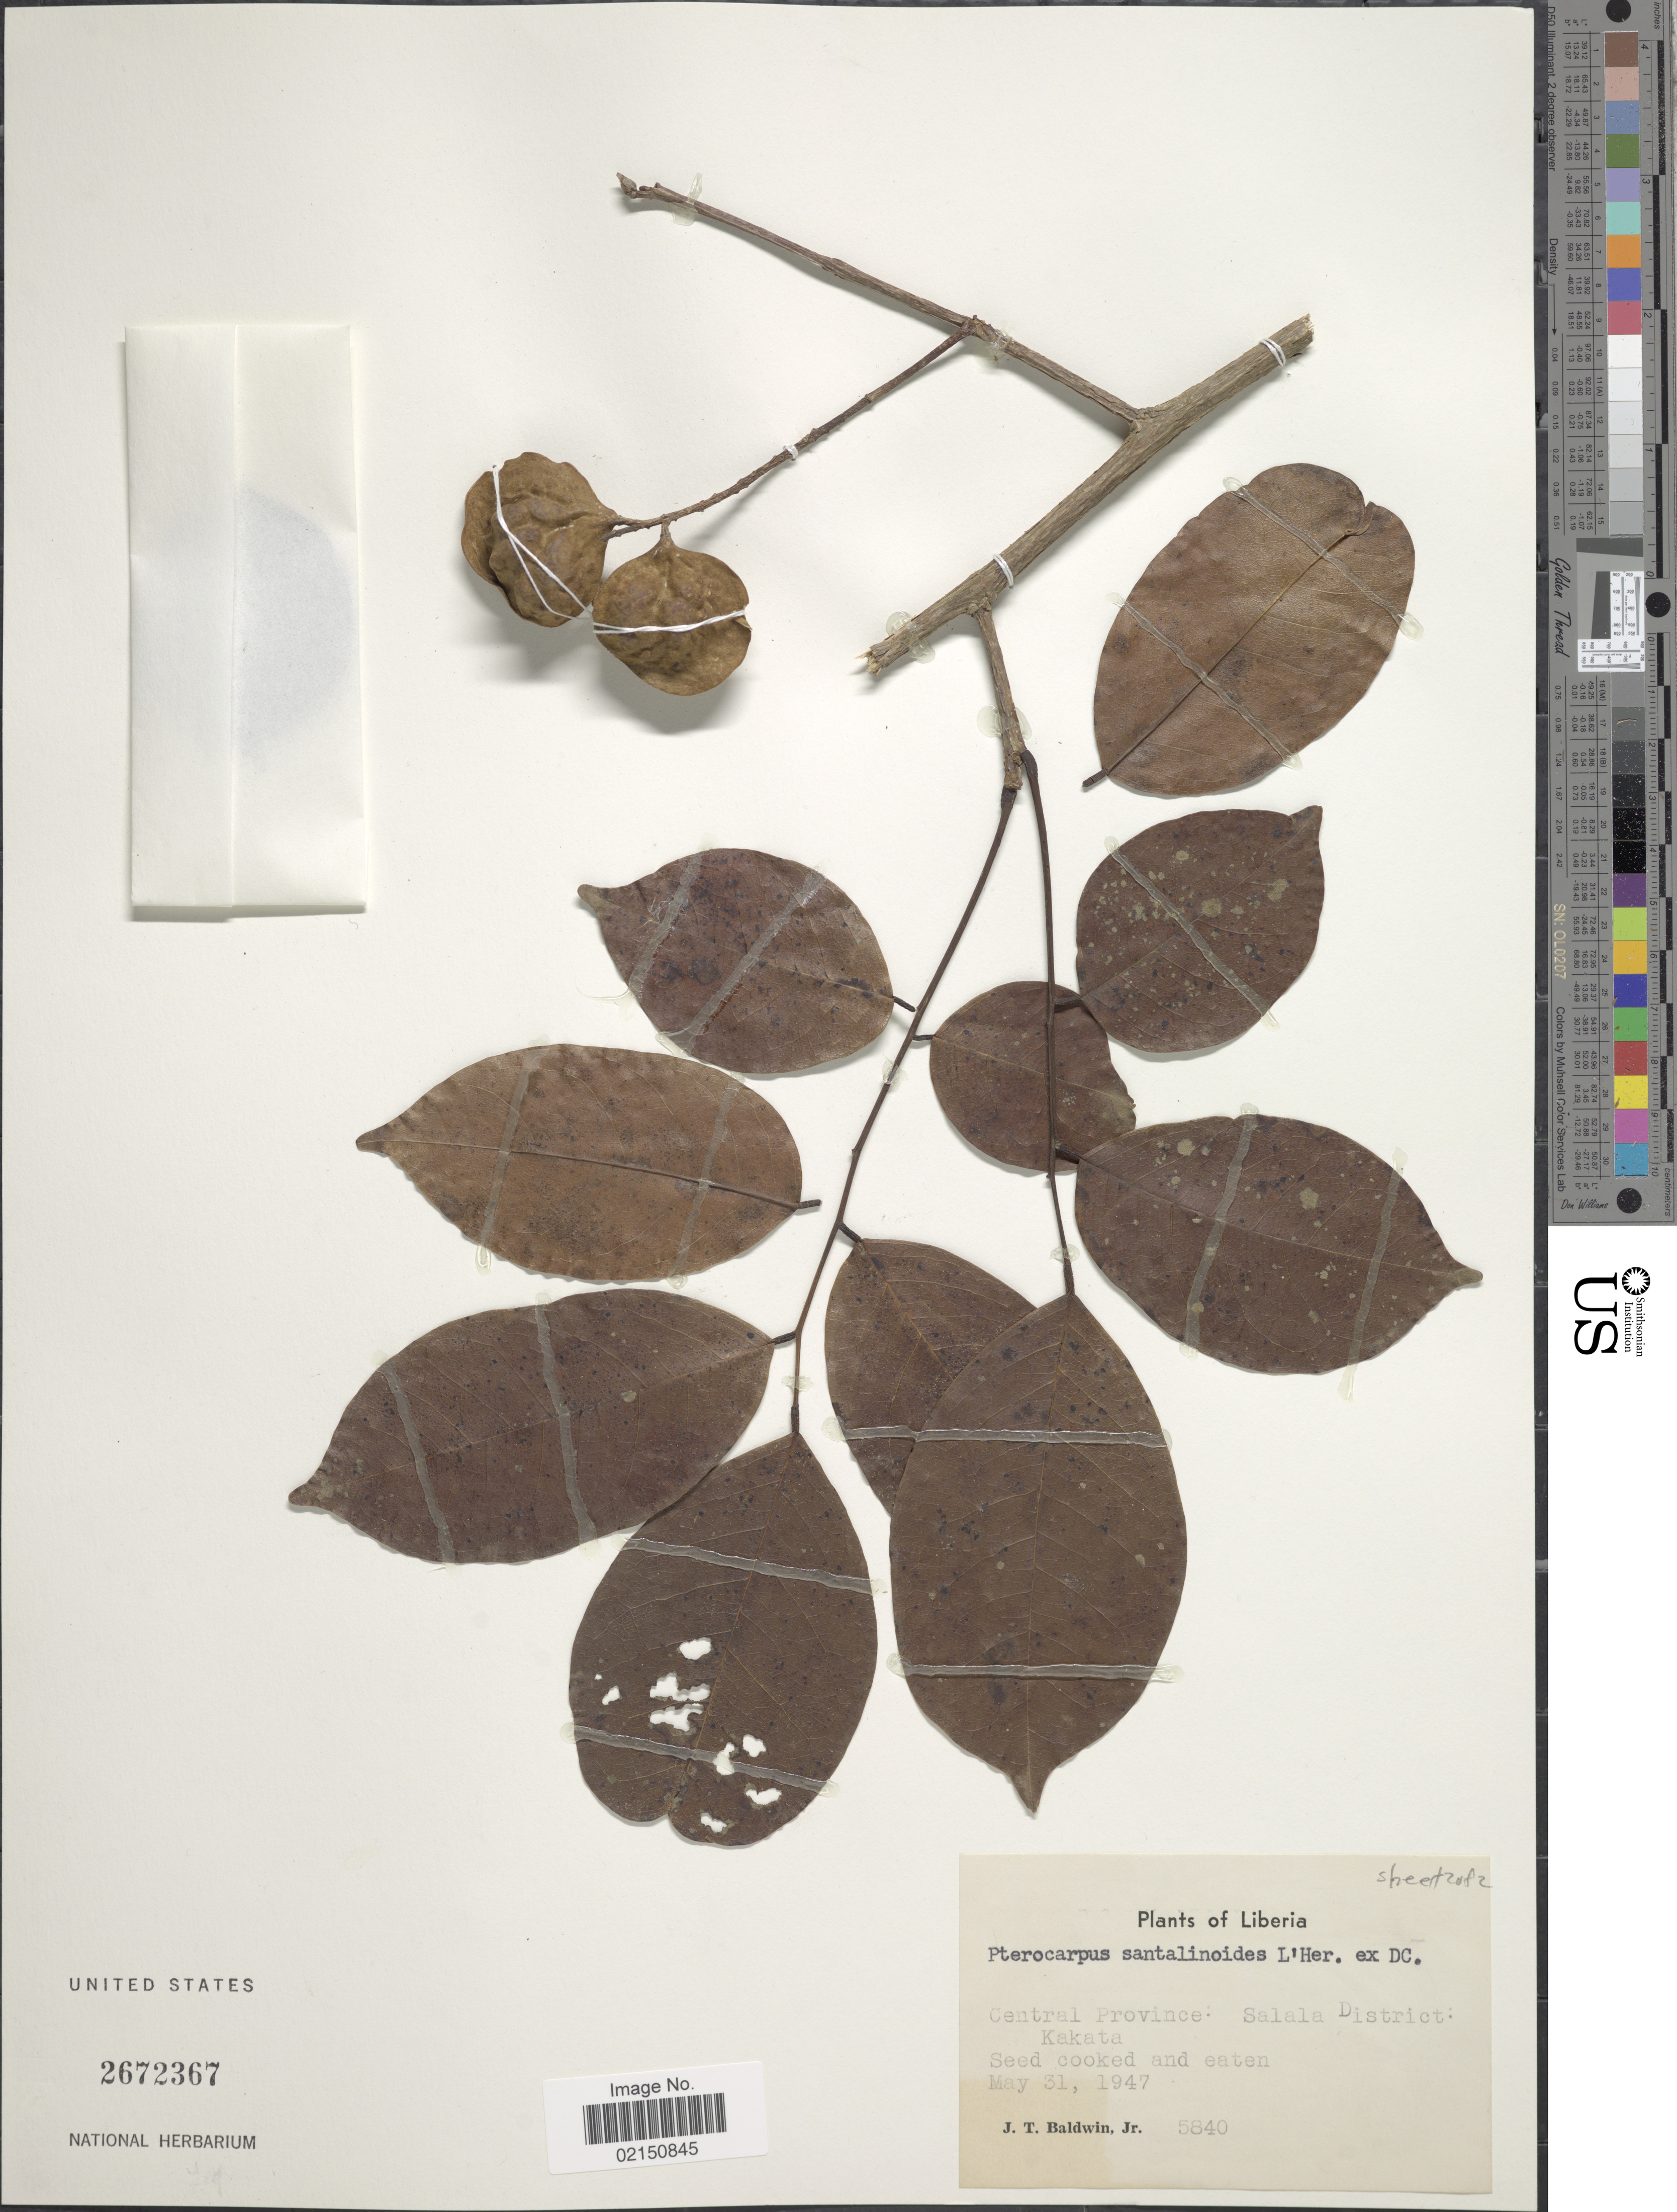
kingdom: Plantae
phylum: Tracheophyta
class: Magnoliopsida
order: Fabales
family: Fabaceae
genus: Pterocarpus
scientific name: Pterocarpus santalinoides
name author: L'Hér. ex DC.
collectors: J. T. Baldwin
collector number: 5840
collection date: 1947-05-31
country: Liberia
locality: Central Province, Salala District: Kakata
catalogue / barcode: US 2672367